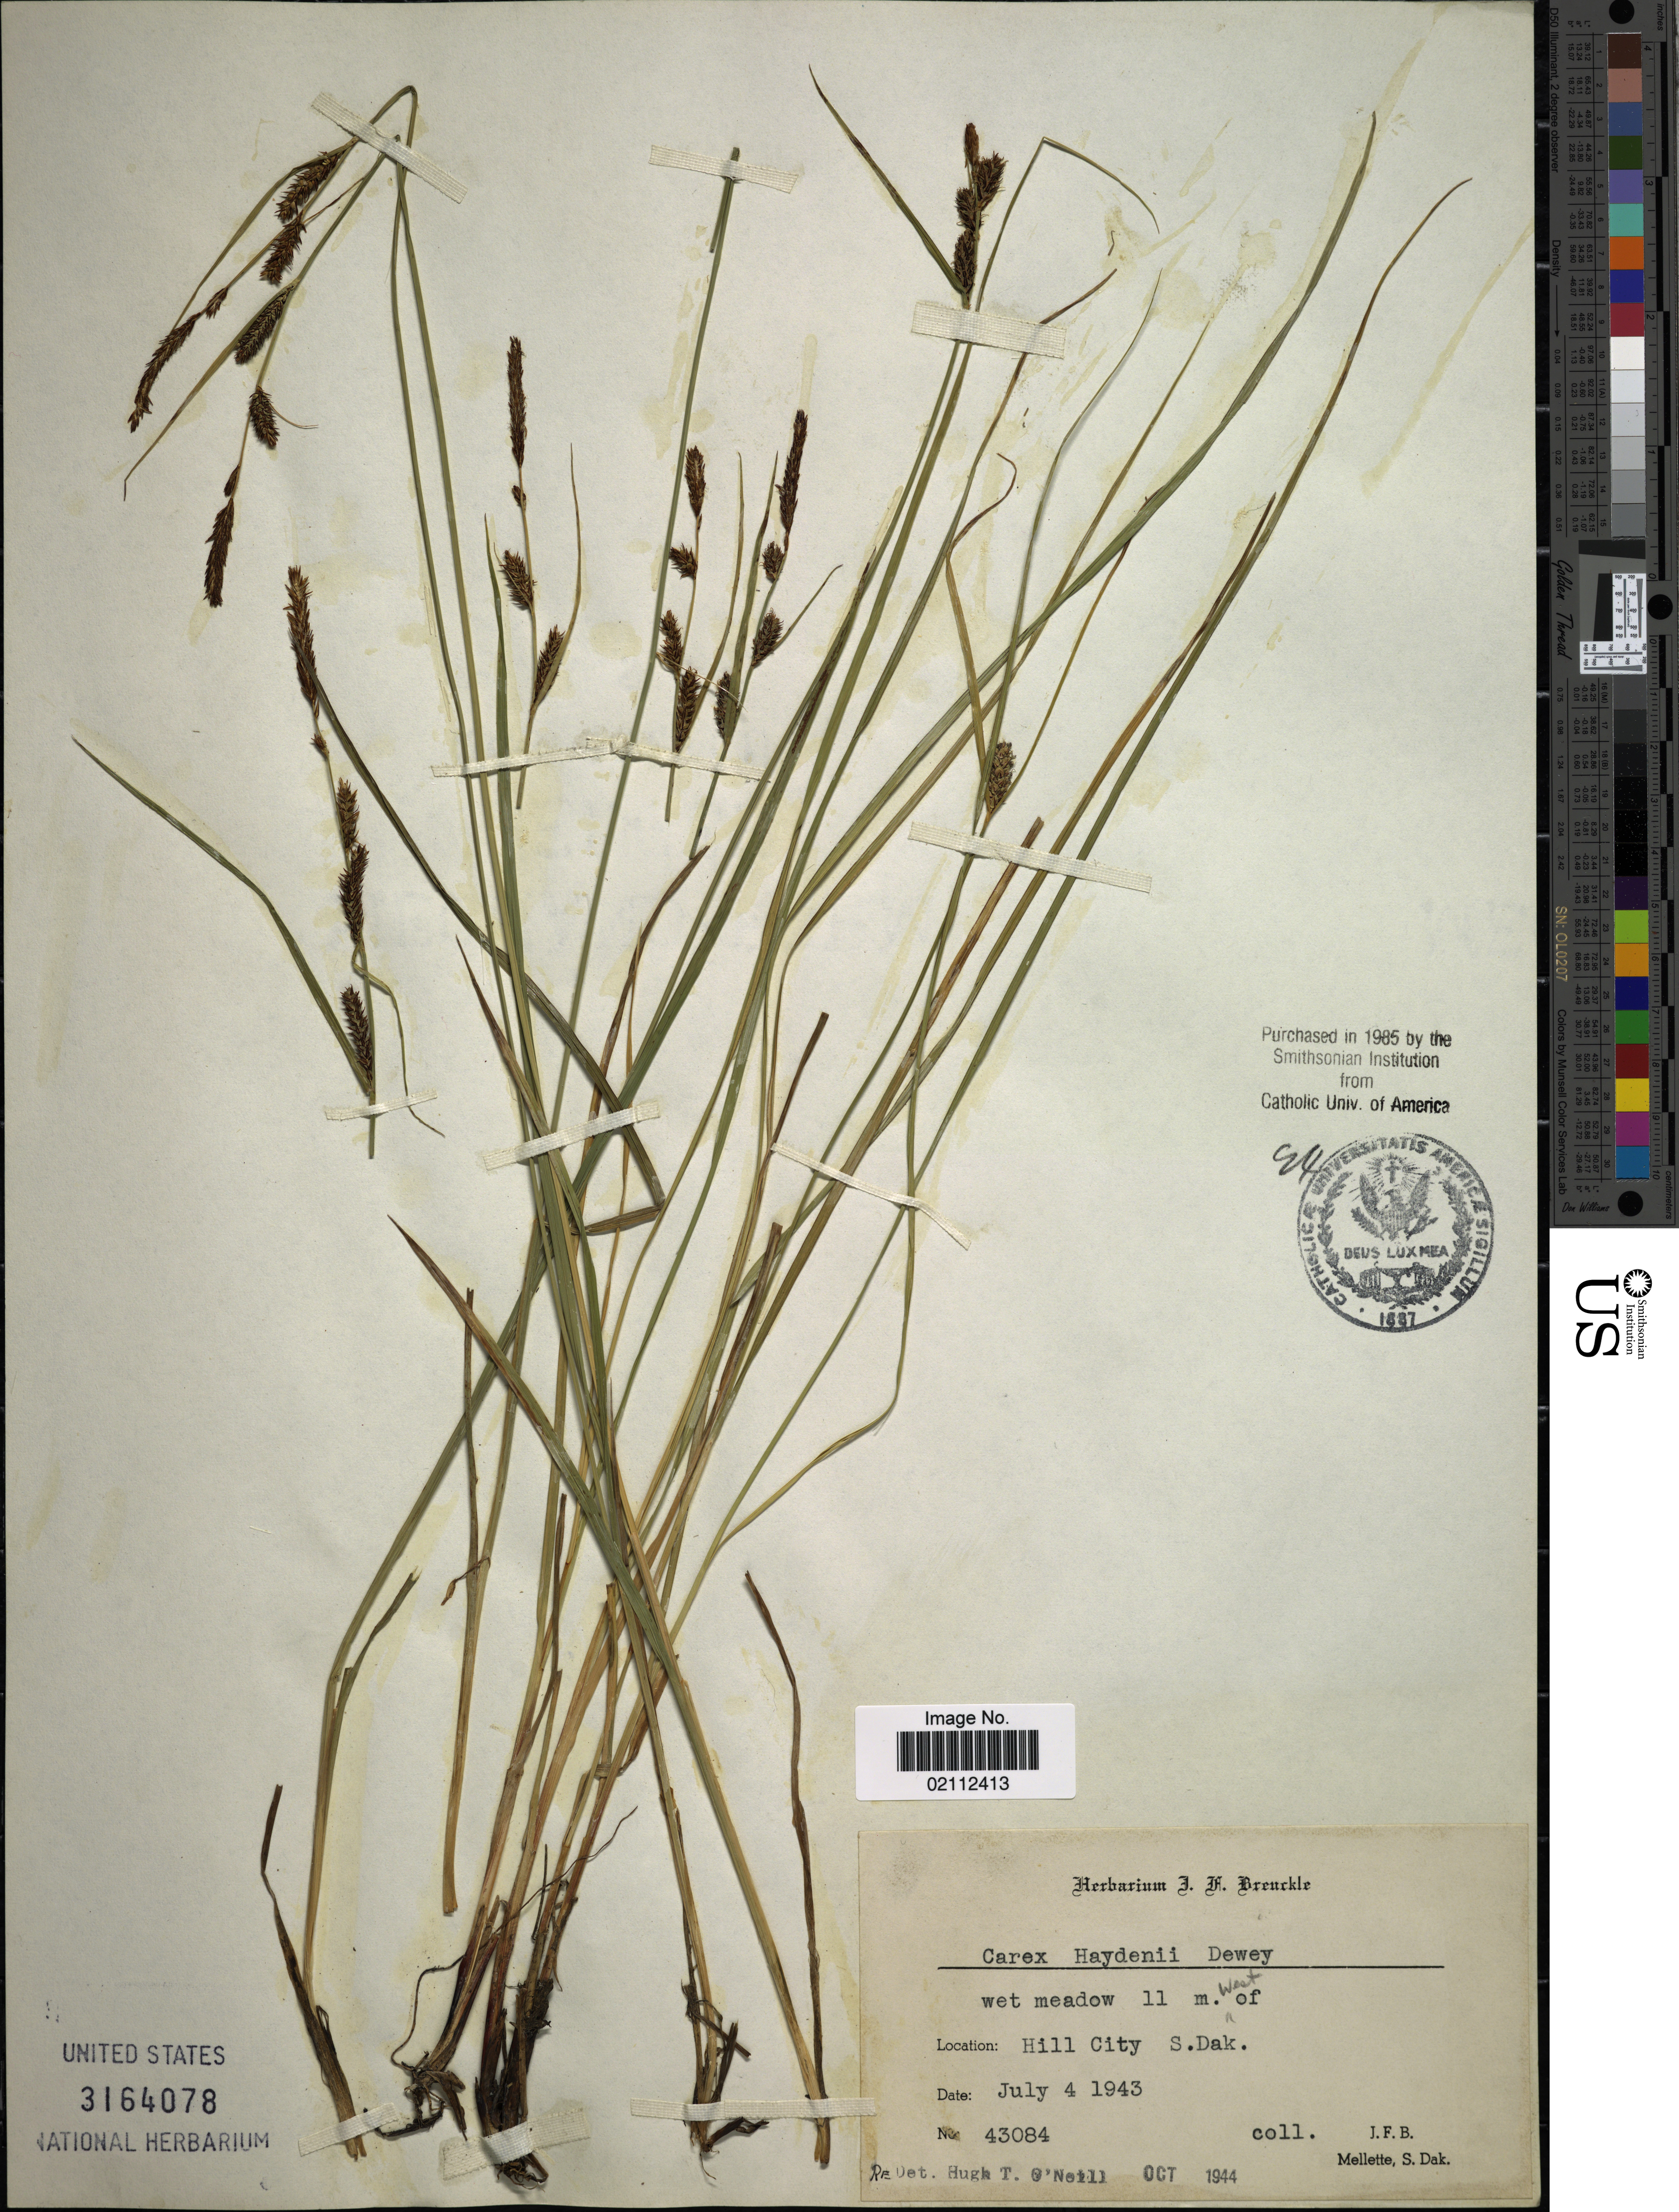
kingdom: Plantae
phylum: Tracheophyta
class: Liliopsida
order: Poales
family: Cyperaceae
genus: Carex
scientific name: Carex haydenii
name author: Dewey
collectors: J. Brenckle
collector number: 43084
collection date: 1943-07-04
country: United States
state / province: South Dakota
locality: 11 mi. west of Hill City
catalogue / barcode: US 3164078